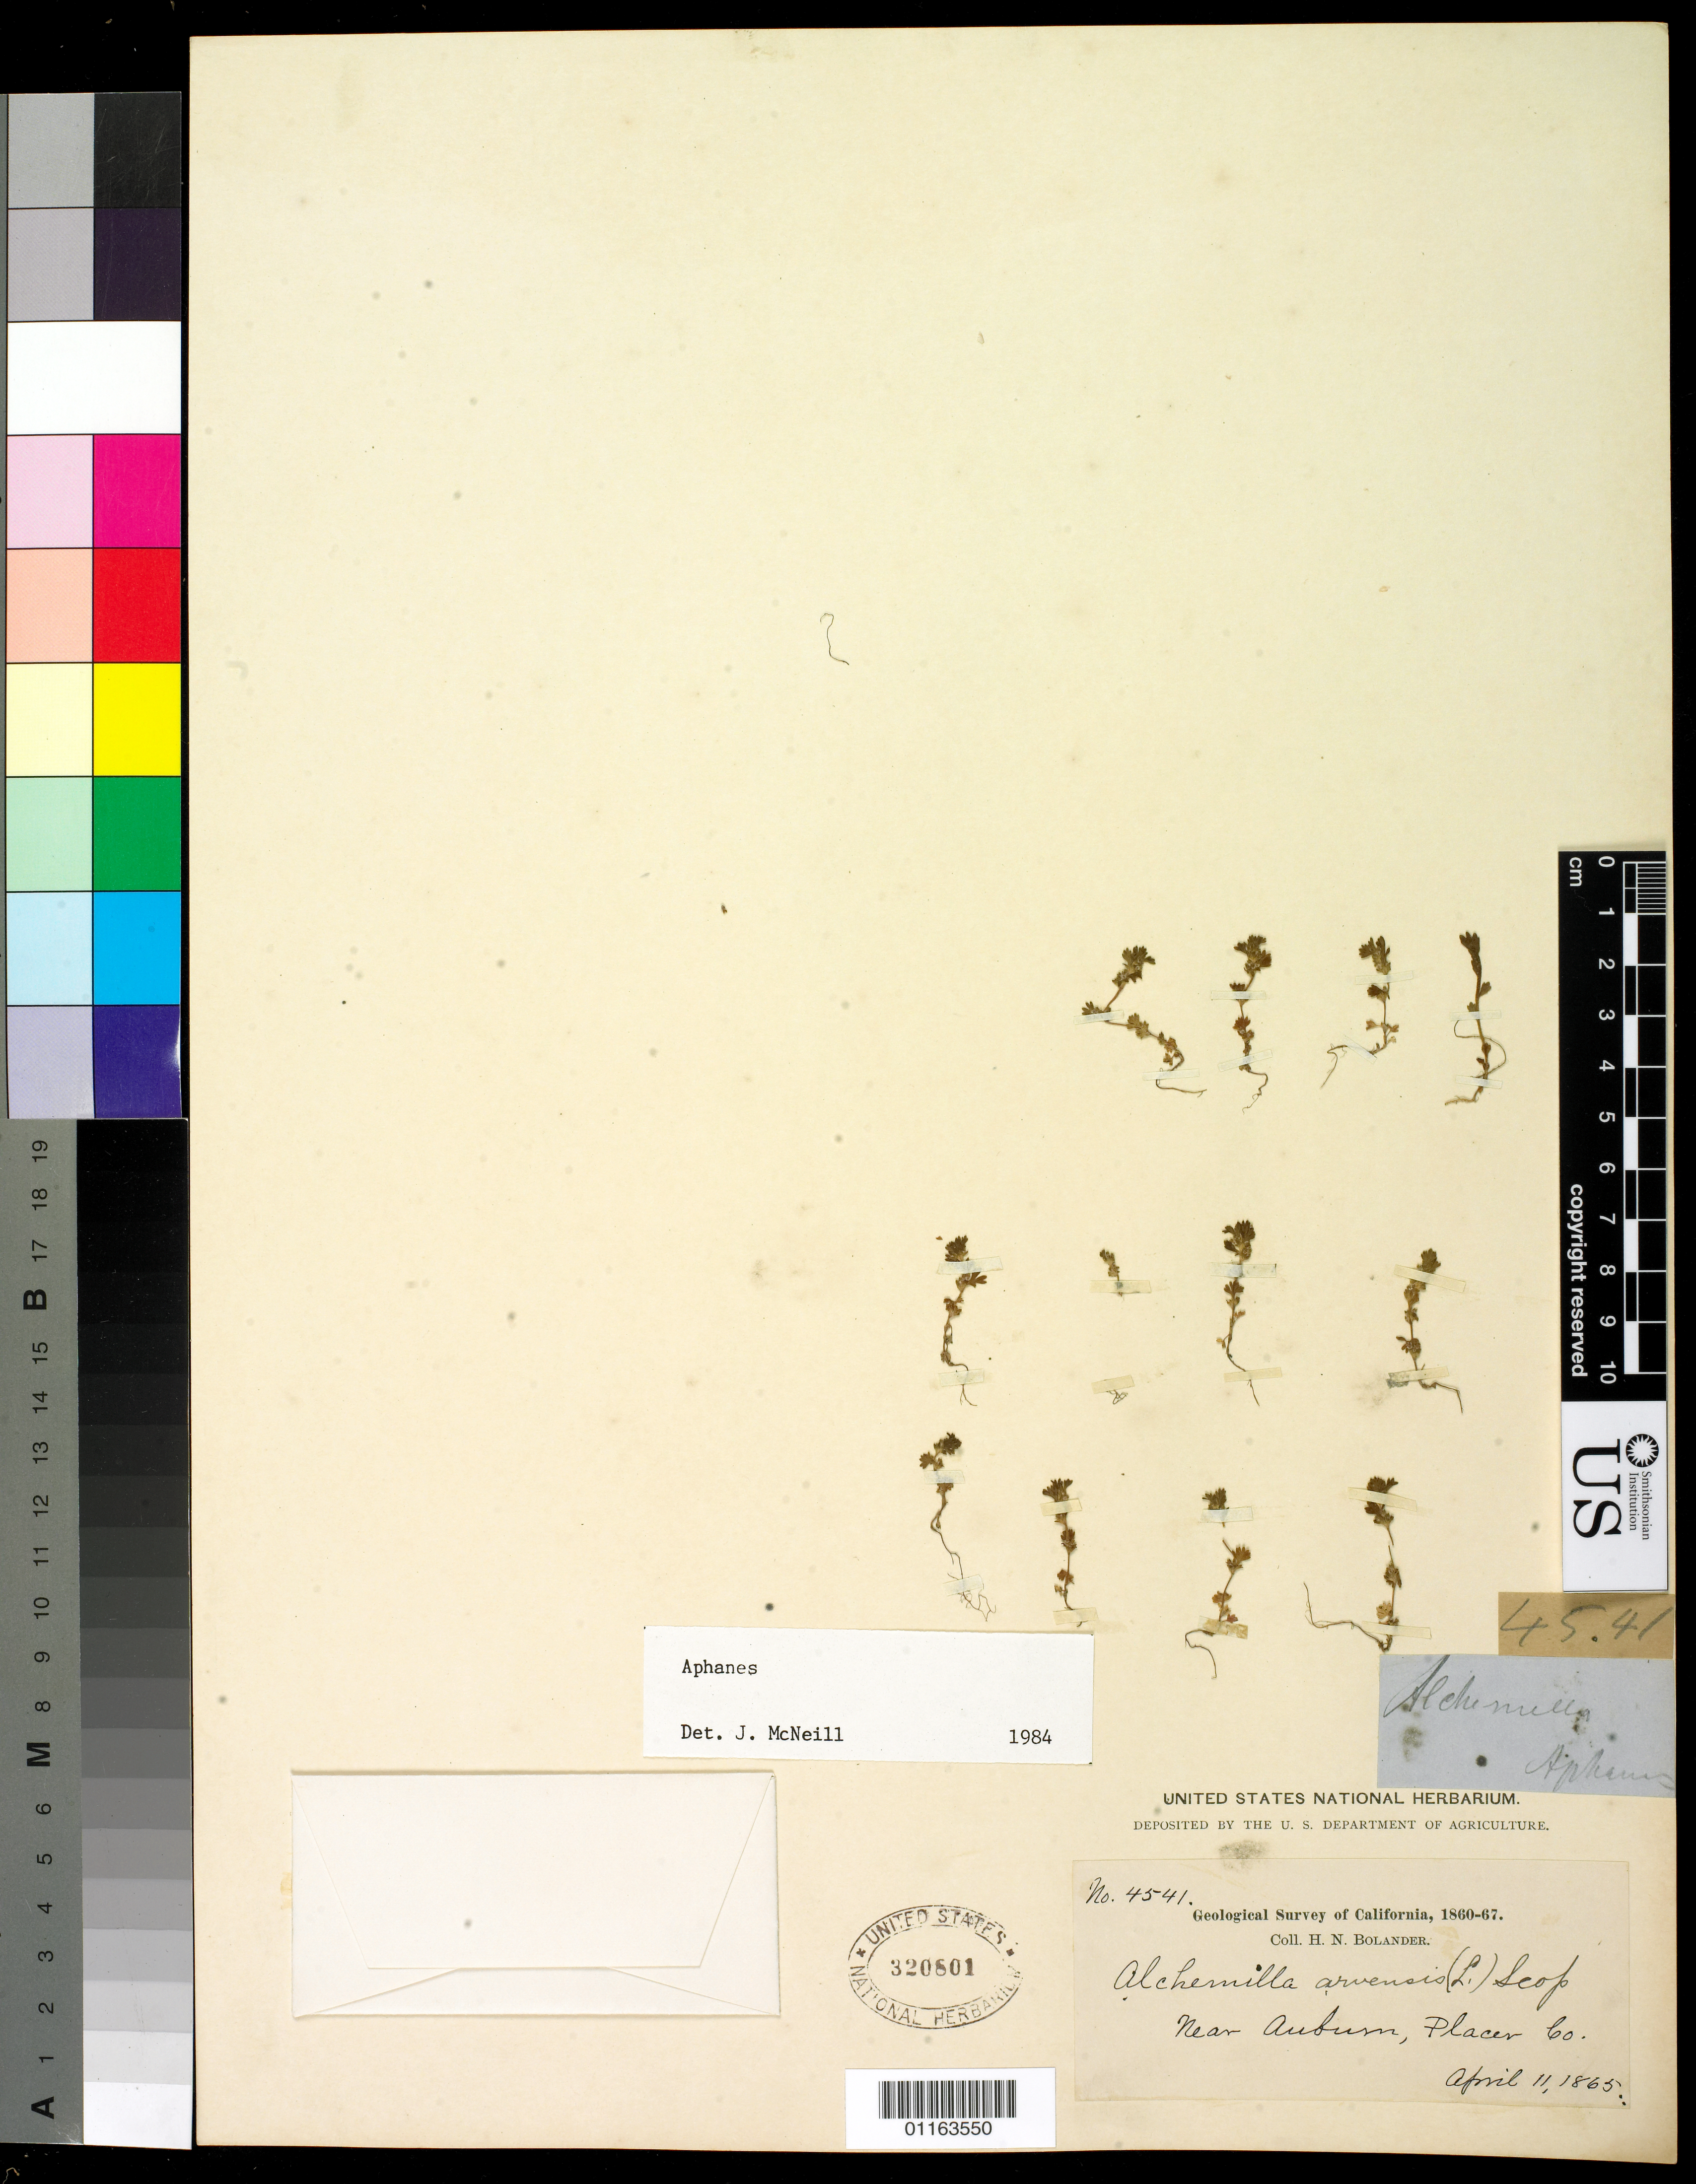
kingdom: Plantae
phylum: Tracheophyta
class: Magnoliopsida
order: Rosales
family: Rosaceae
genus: Aphanes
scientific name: Aphanes sp.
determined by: McNeill, J.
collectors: H. Bolander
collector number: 4541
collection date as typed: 11 Apr 1865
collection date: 1865-04-11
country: United States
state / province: California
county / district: Placer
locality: Auburn.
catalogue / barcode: US 320801